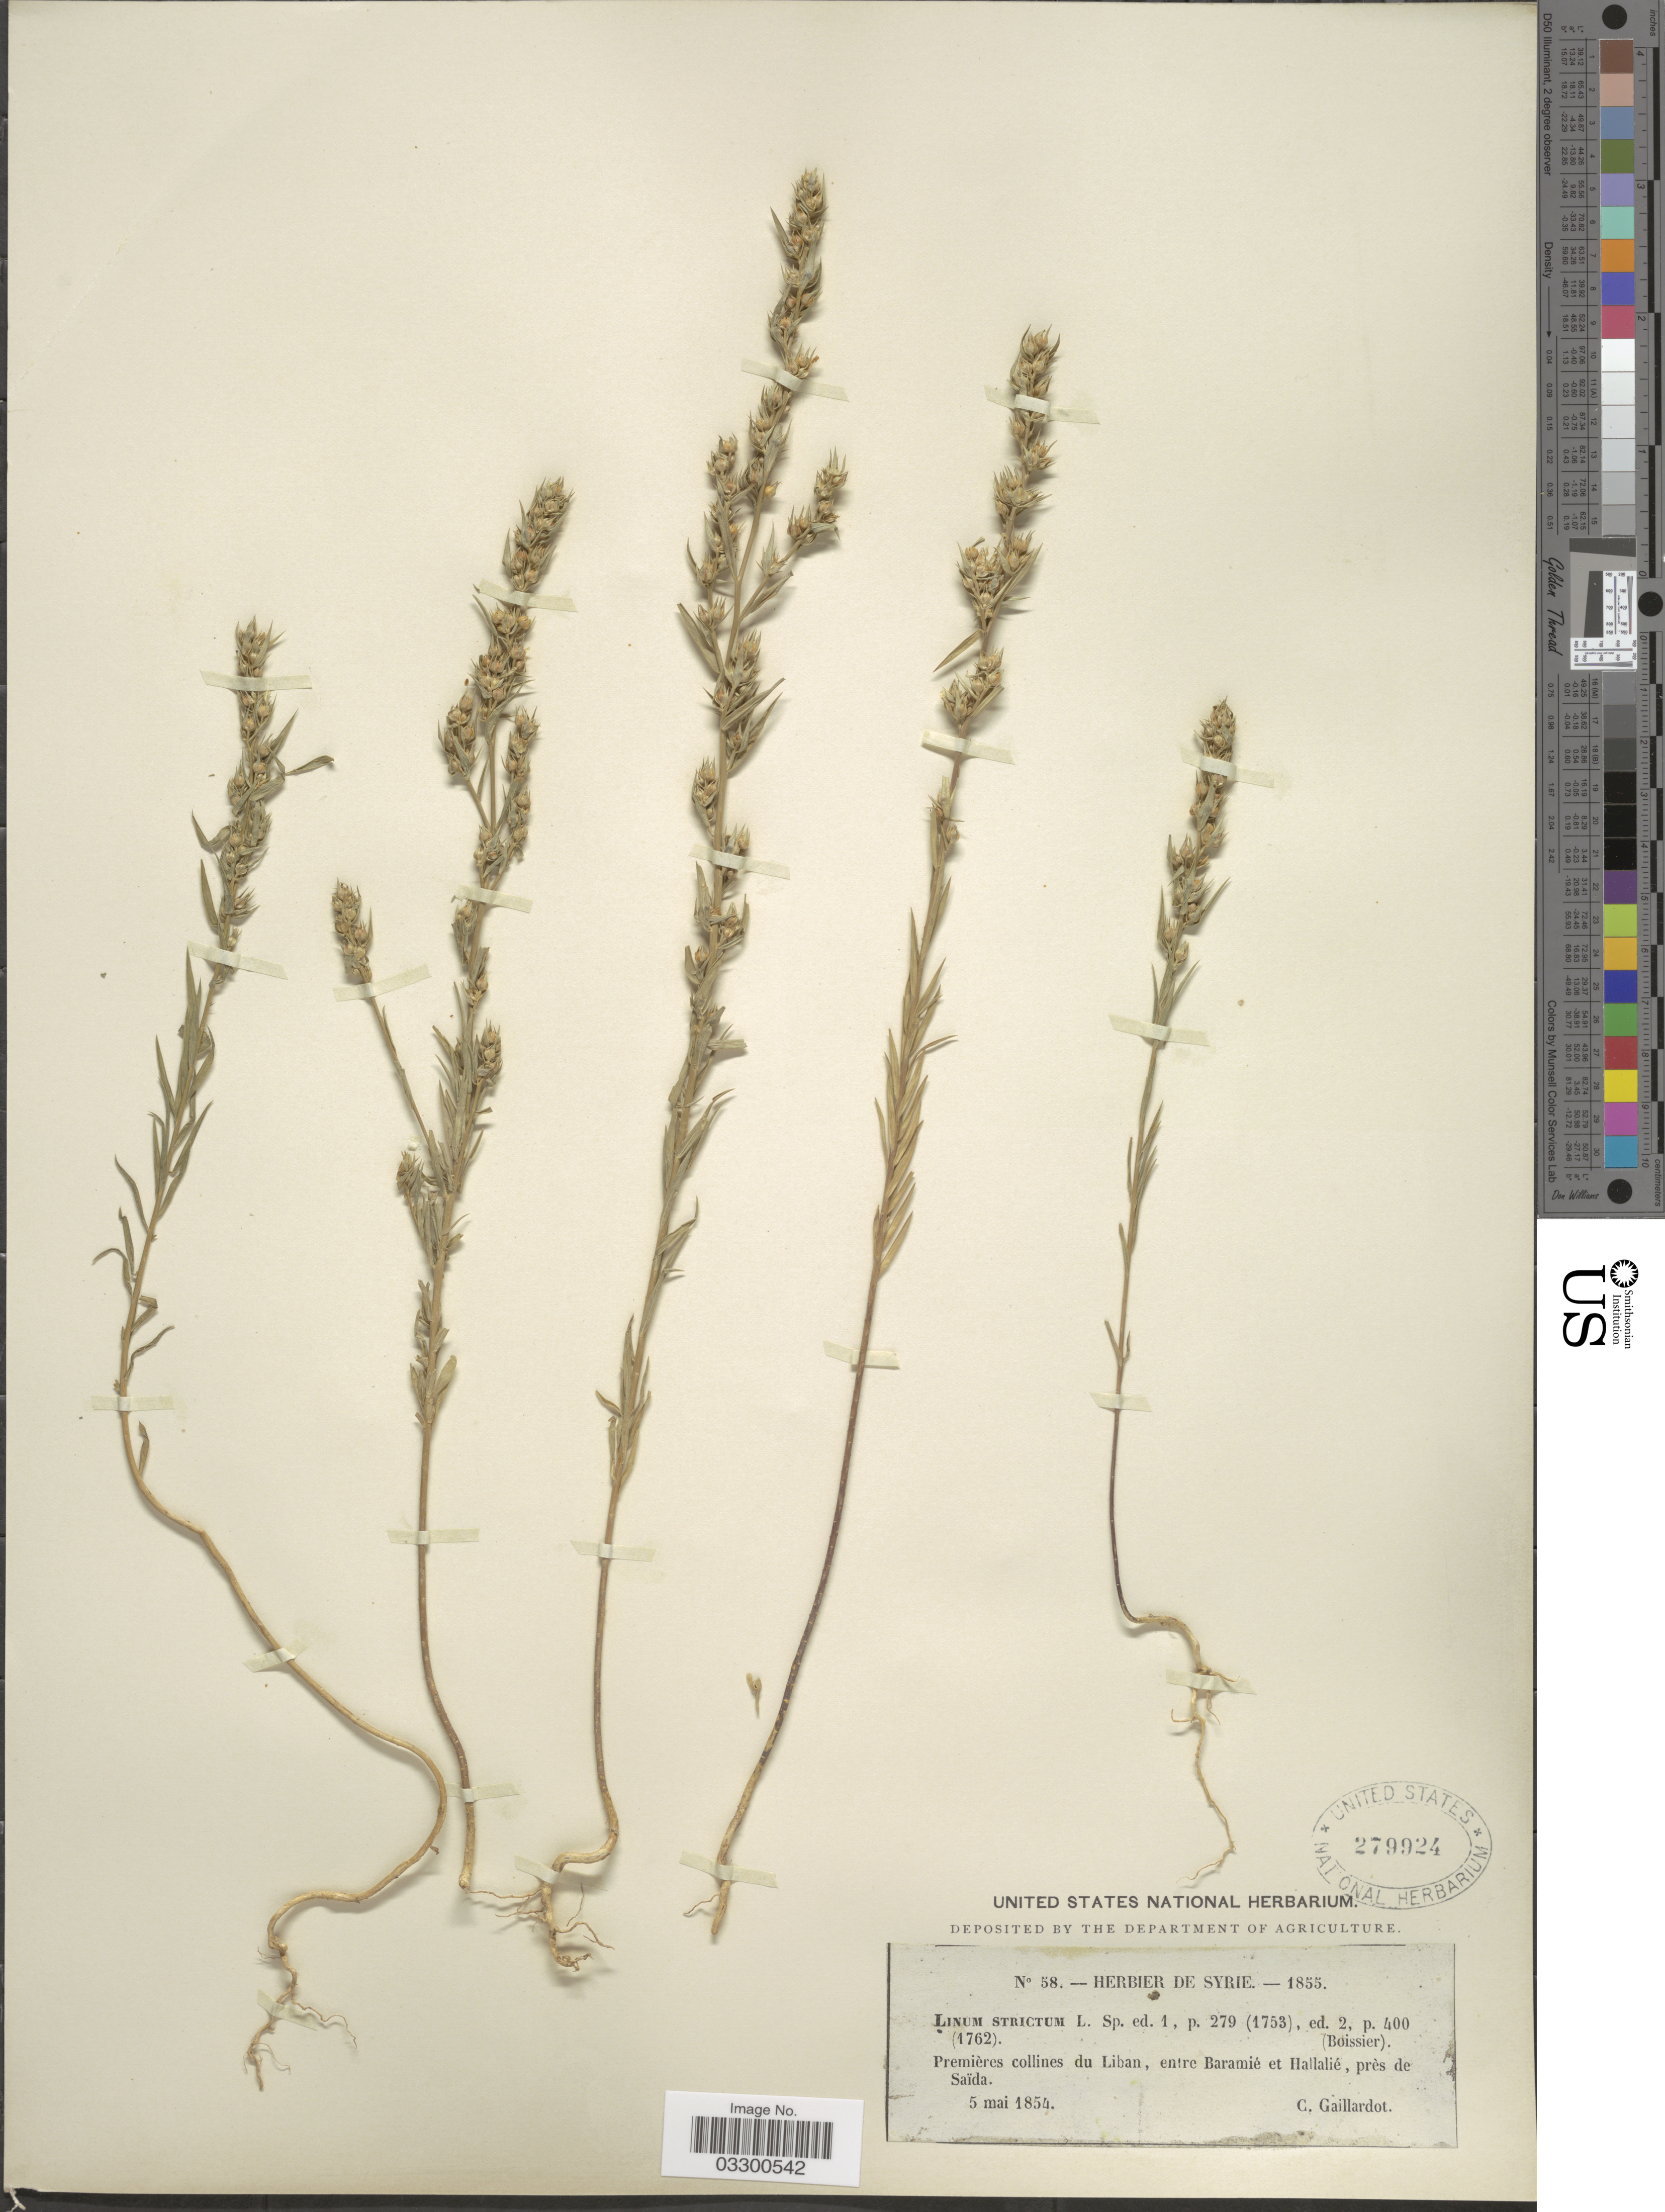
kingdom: Plantae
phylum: Tracheophyta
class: Magnoliopsida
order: Malpighiales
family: Linaceae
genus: Linum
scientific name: Linum strictum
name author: L.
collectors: C. Gaillardot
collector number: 58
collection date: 1854-05-05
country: Algeria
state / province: Saïda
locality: Premières collines du Liban, entre Baramié et Hallalié, près de Saïda.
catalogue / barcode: US 279924